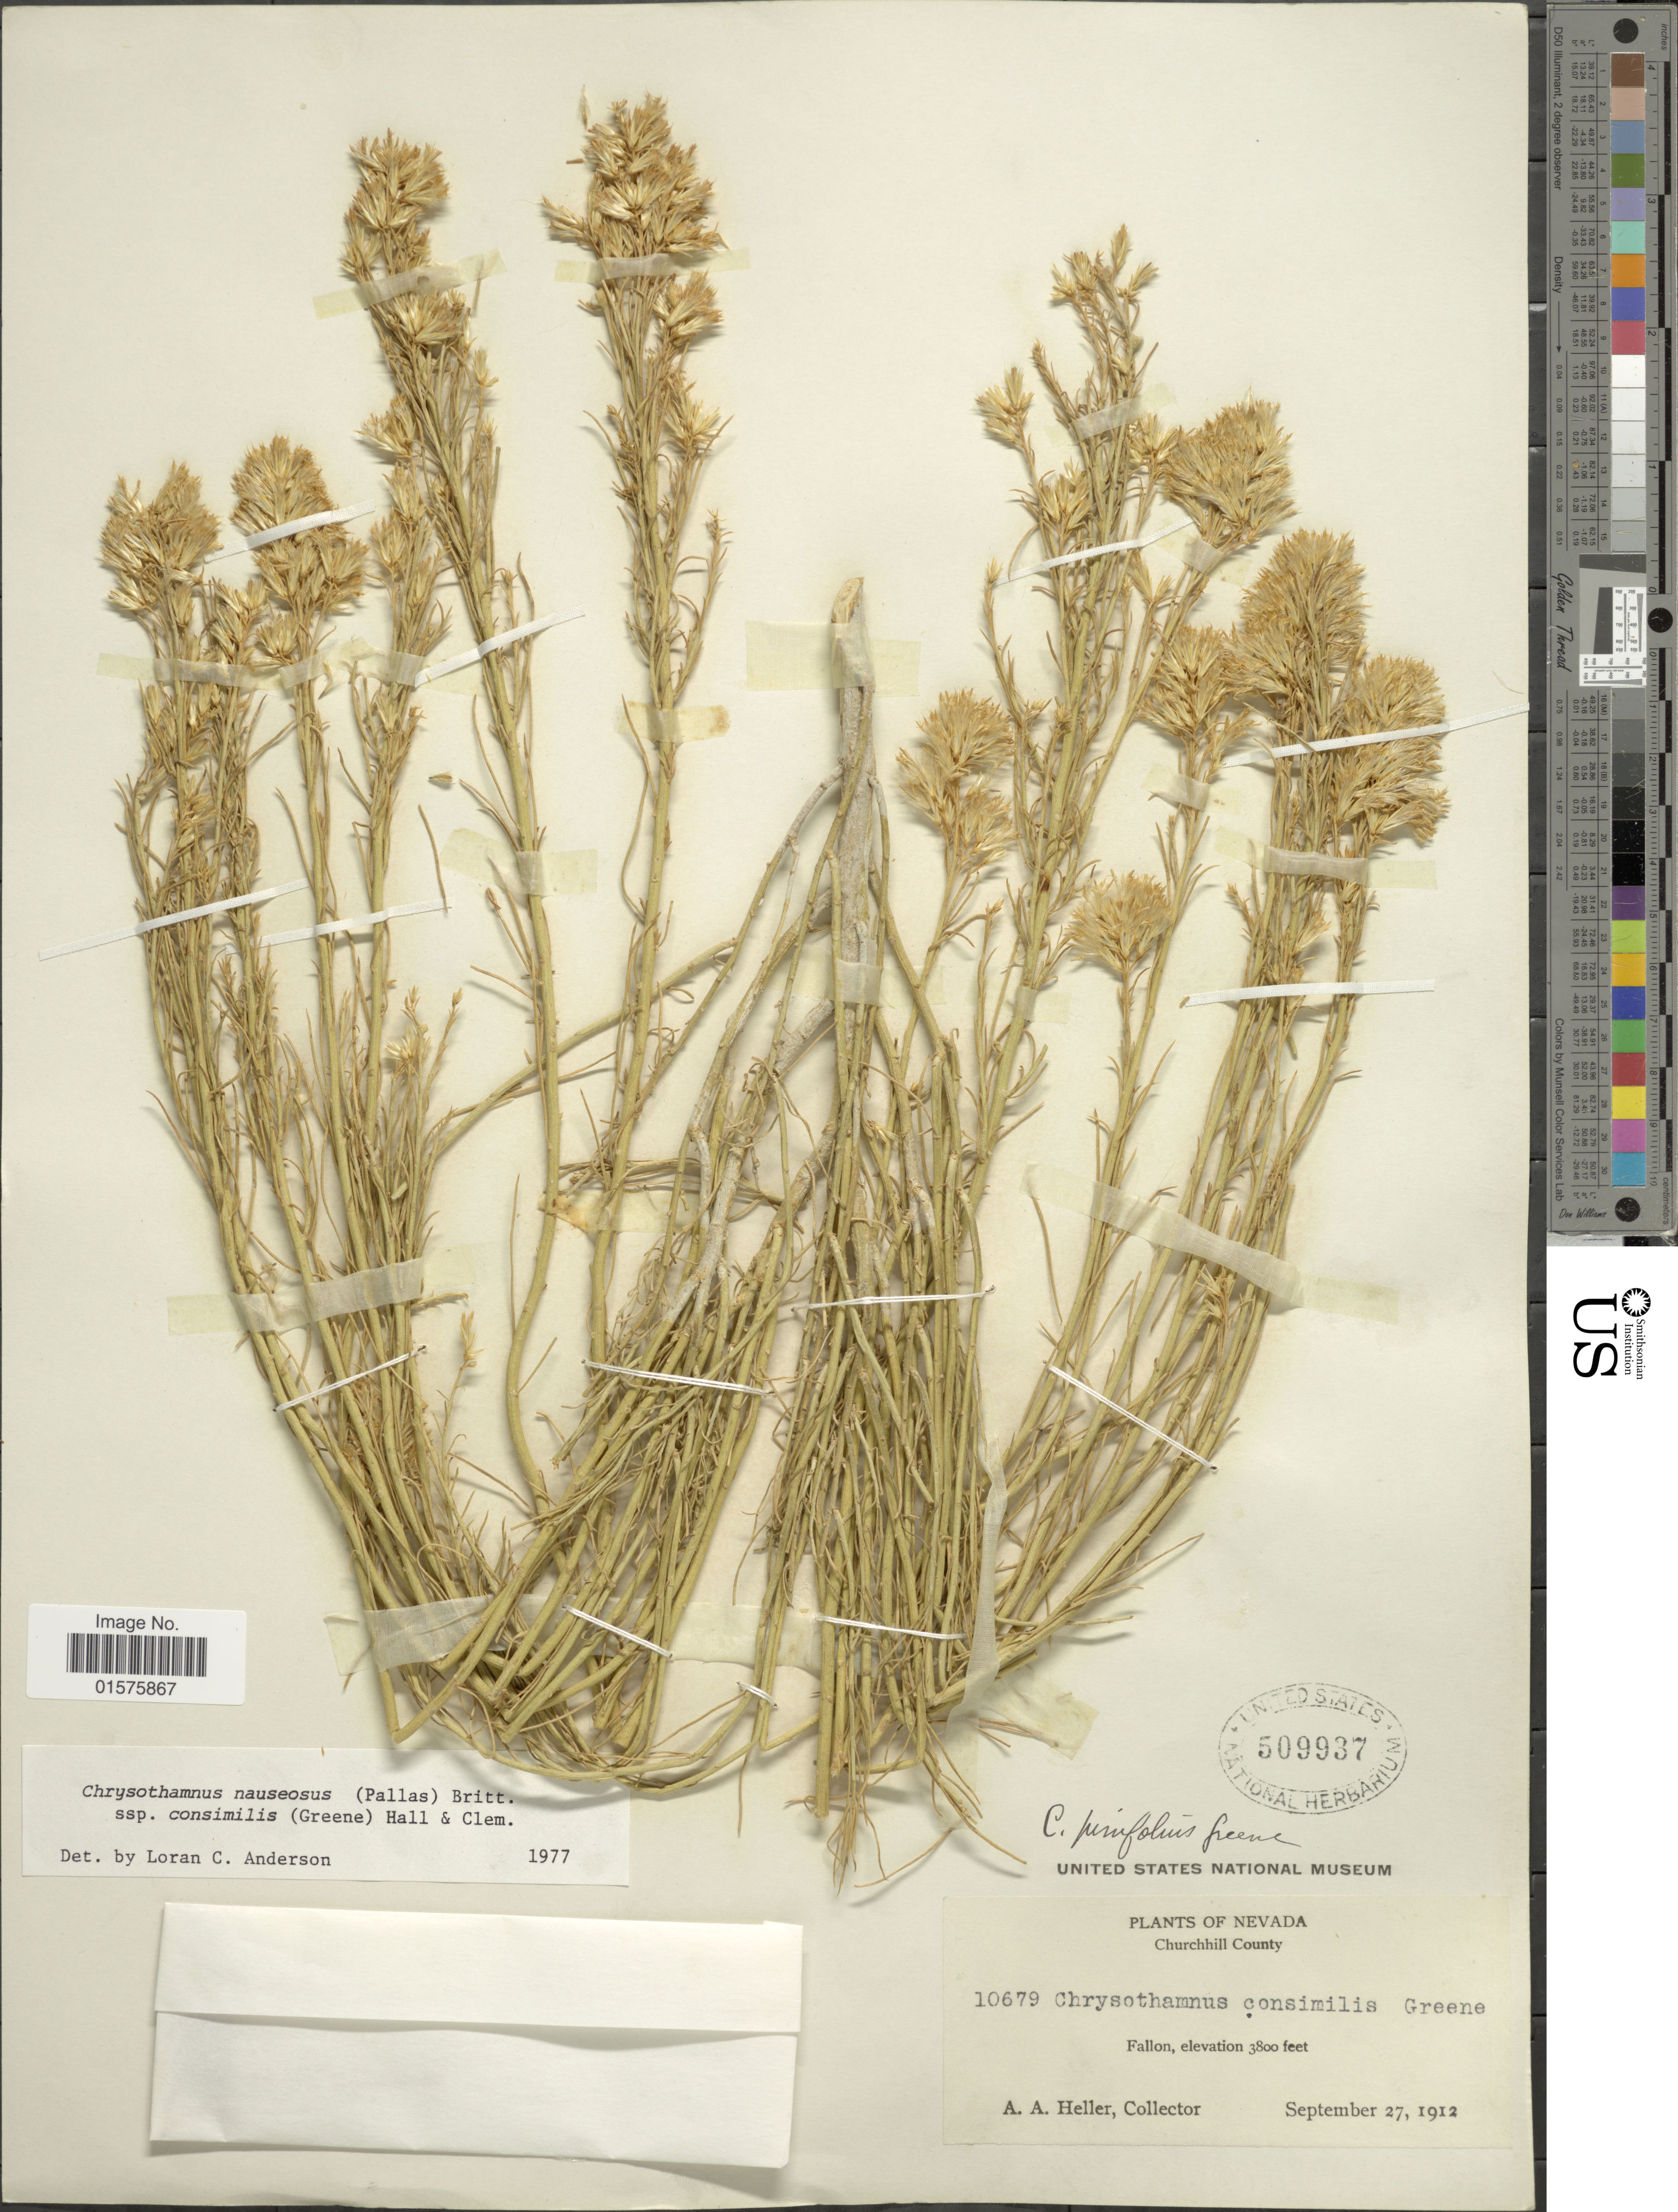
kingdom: Plantae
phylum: Tracheophyta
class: Magnoliopsida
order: Asterales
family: Asteraceae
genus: Ericameria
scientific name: Ericameria nauseosa var. oreophila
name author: (A. Nelson) G.L. Nesom & G.I. Baird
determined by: Urbatsch, Lowell E., Curator (LSU), Louisiana State University (UNITED STATES)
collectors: A. A. Heller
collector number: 10679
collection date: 1912-09-27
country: United States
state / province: Nevada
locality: Churchill County. Fallon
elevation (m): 1158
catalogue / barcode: US 509937